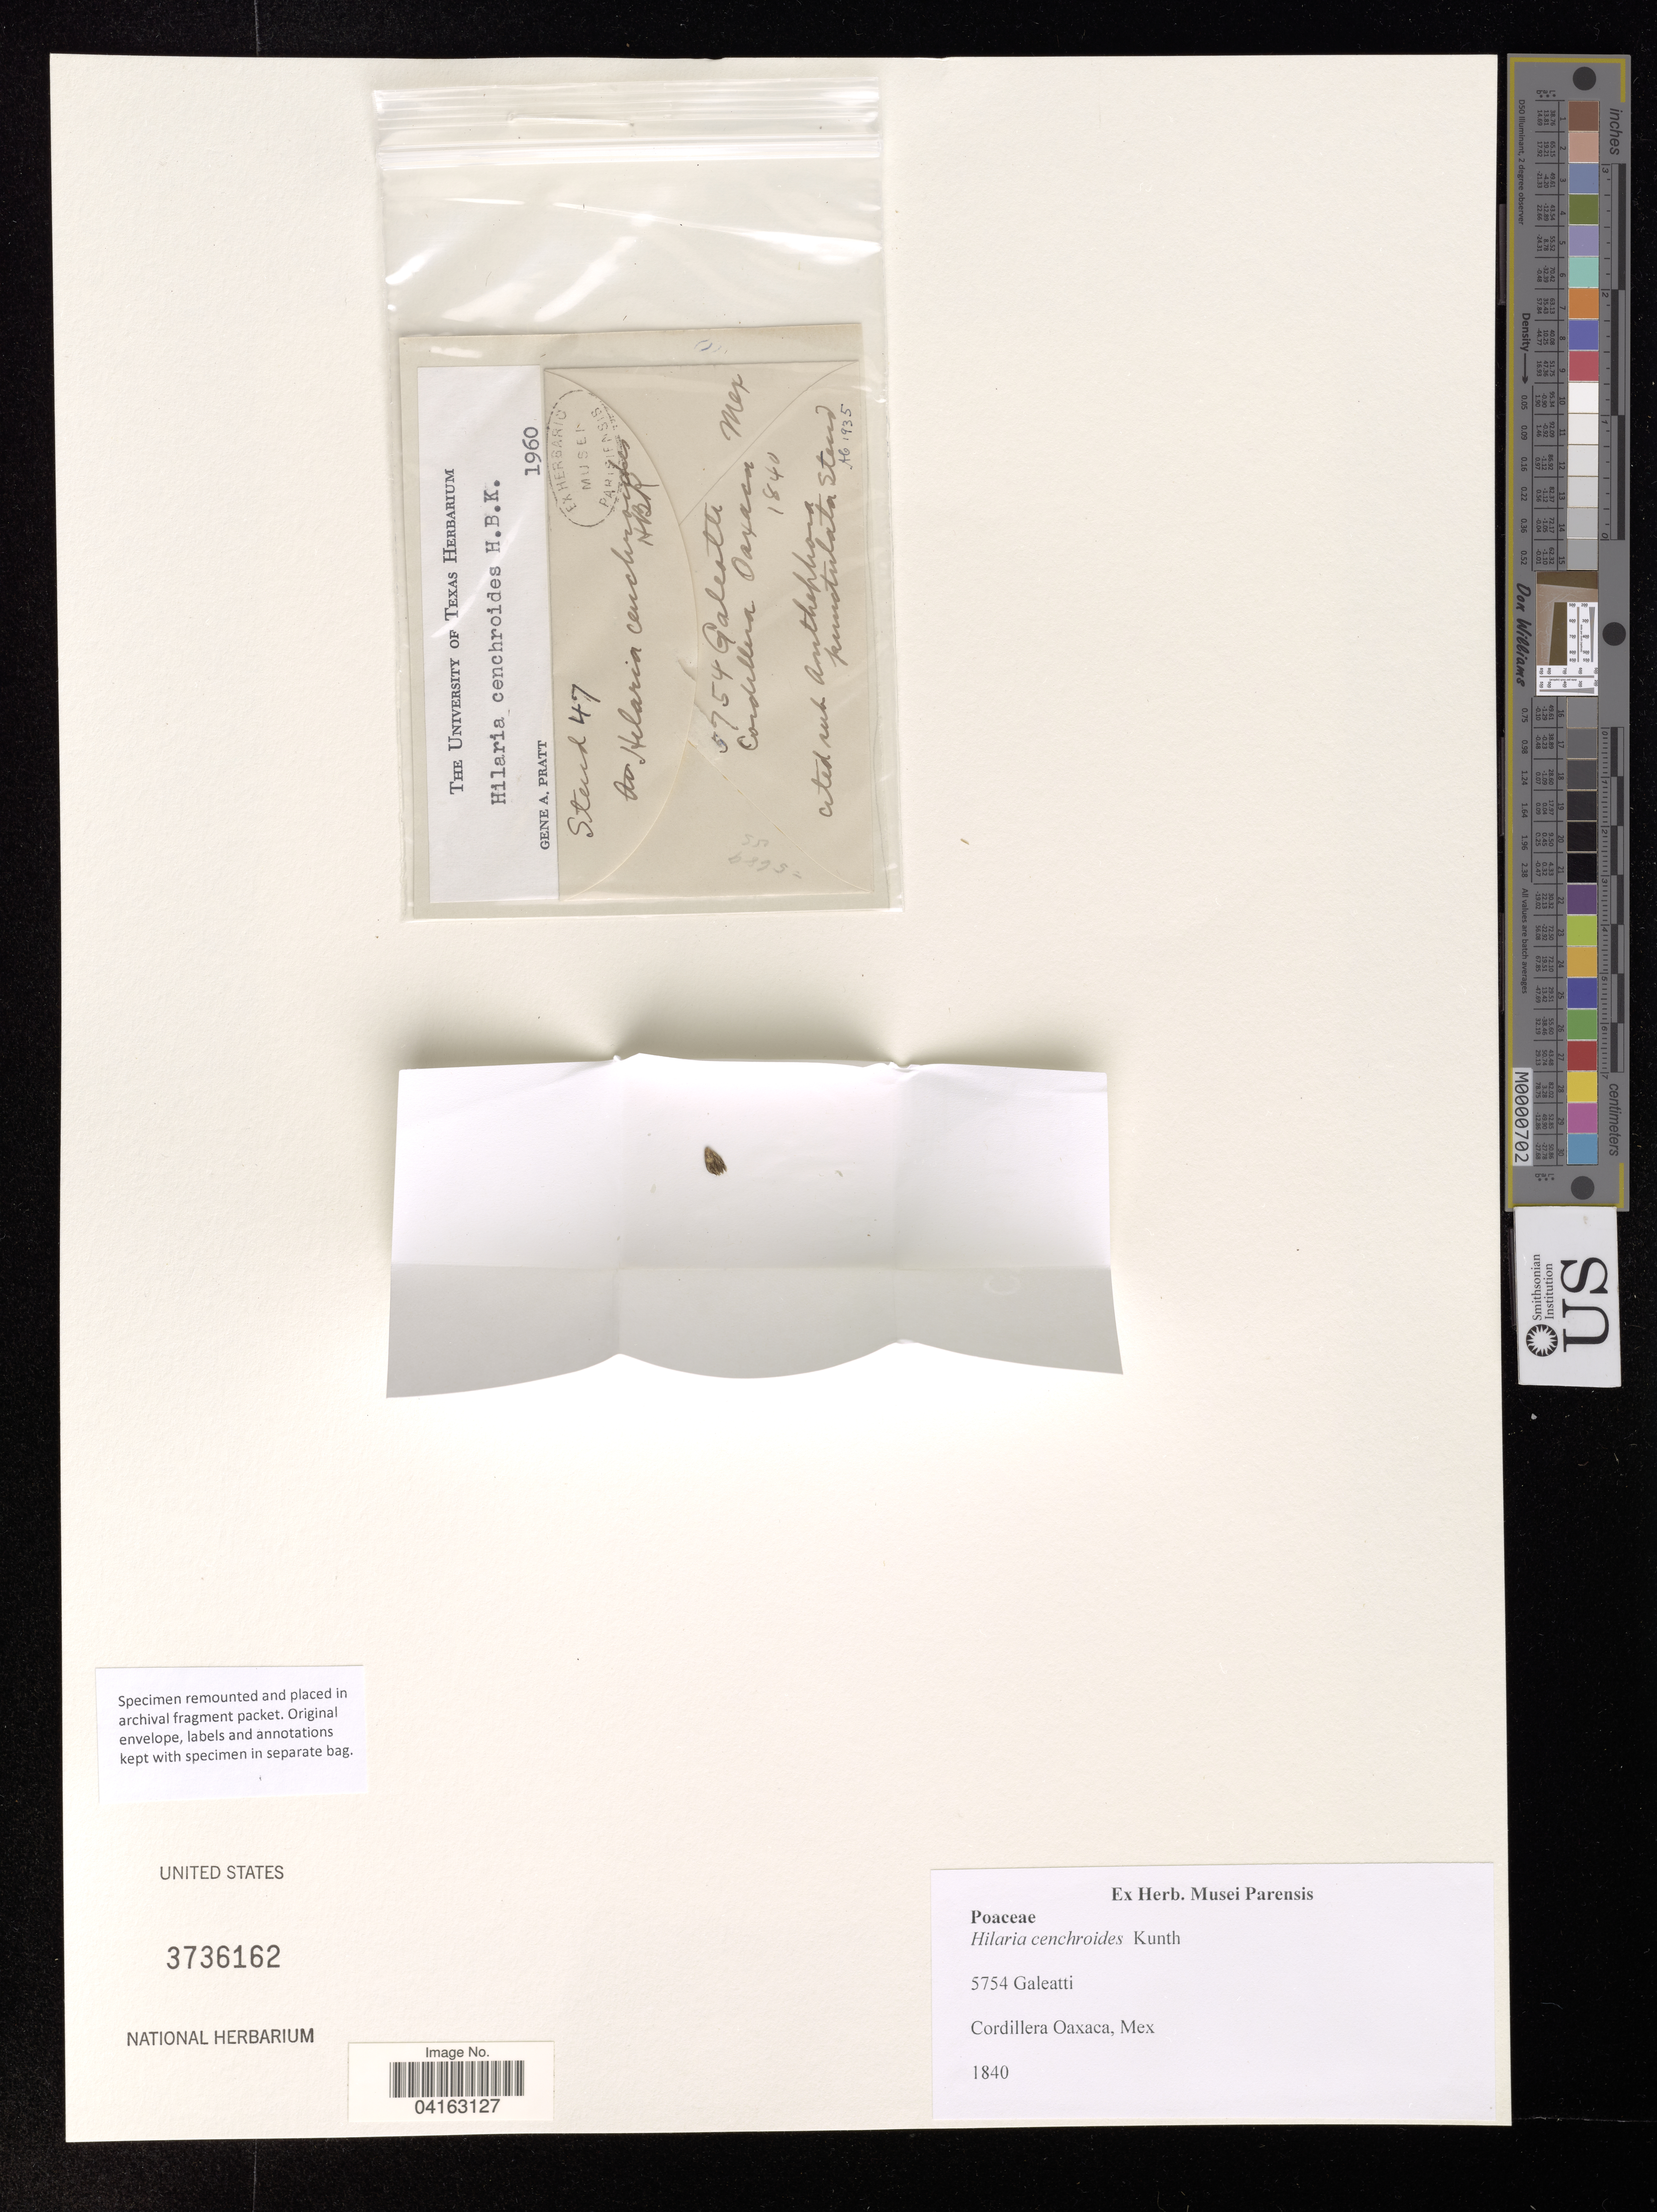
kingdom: Plantae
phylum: Tracheophyta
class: Liliopsida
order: Poales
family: Poaceae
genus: Hilaria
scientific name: Hilaria cenchroides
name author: Kunth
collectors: -. Galeatti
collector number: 5754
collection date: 1840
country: Mexico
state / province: Oaxaca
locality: Cordillera Oaxaca.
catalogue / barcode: US 3736162